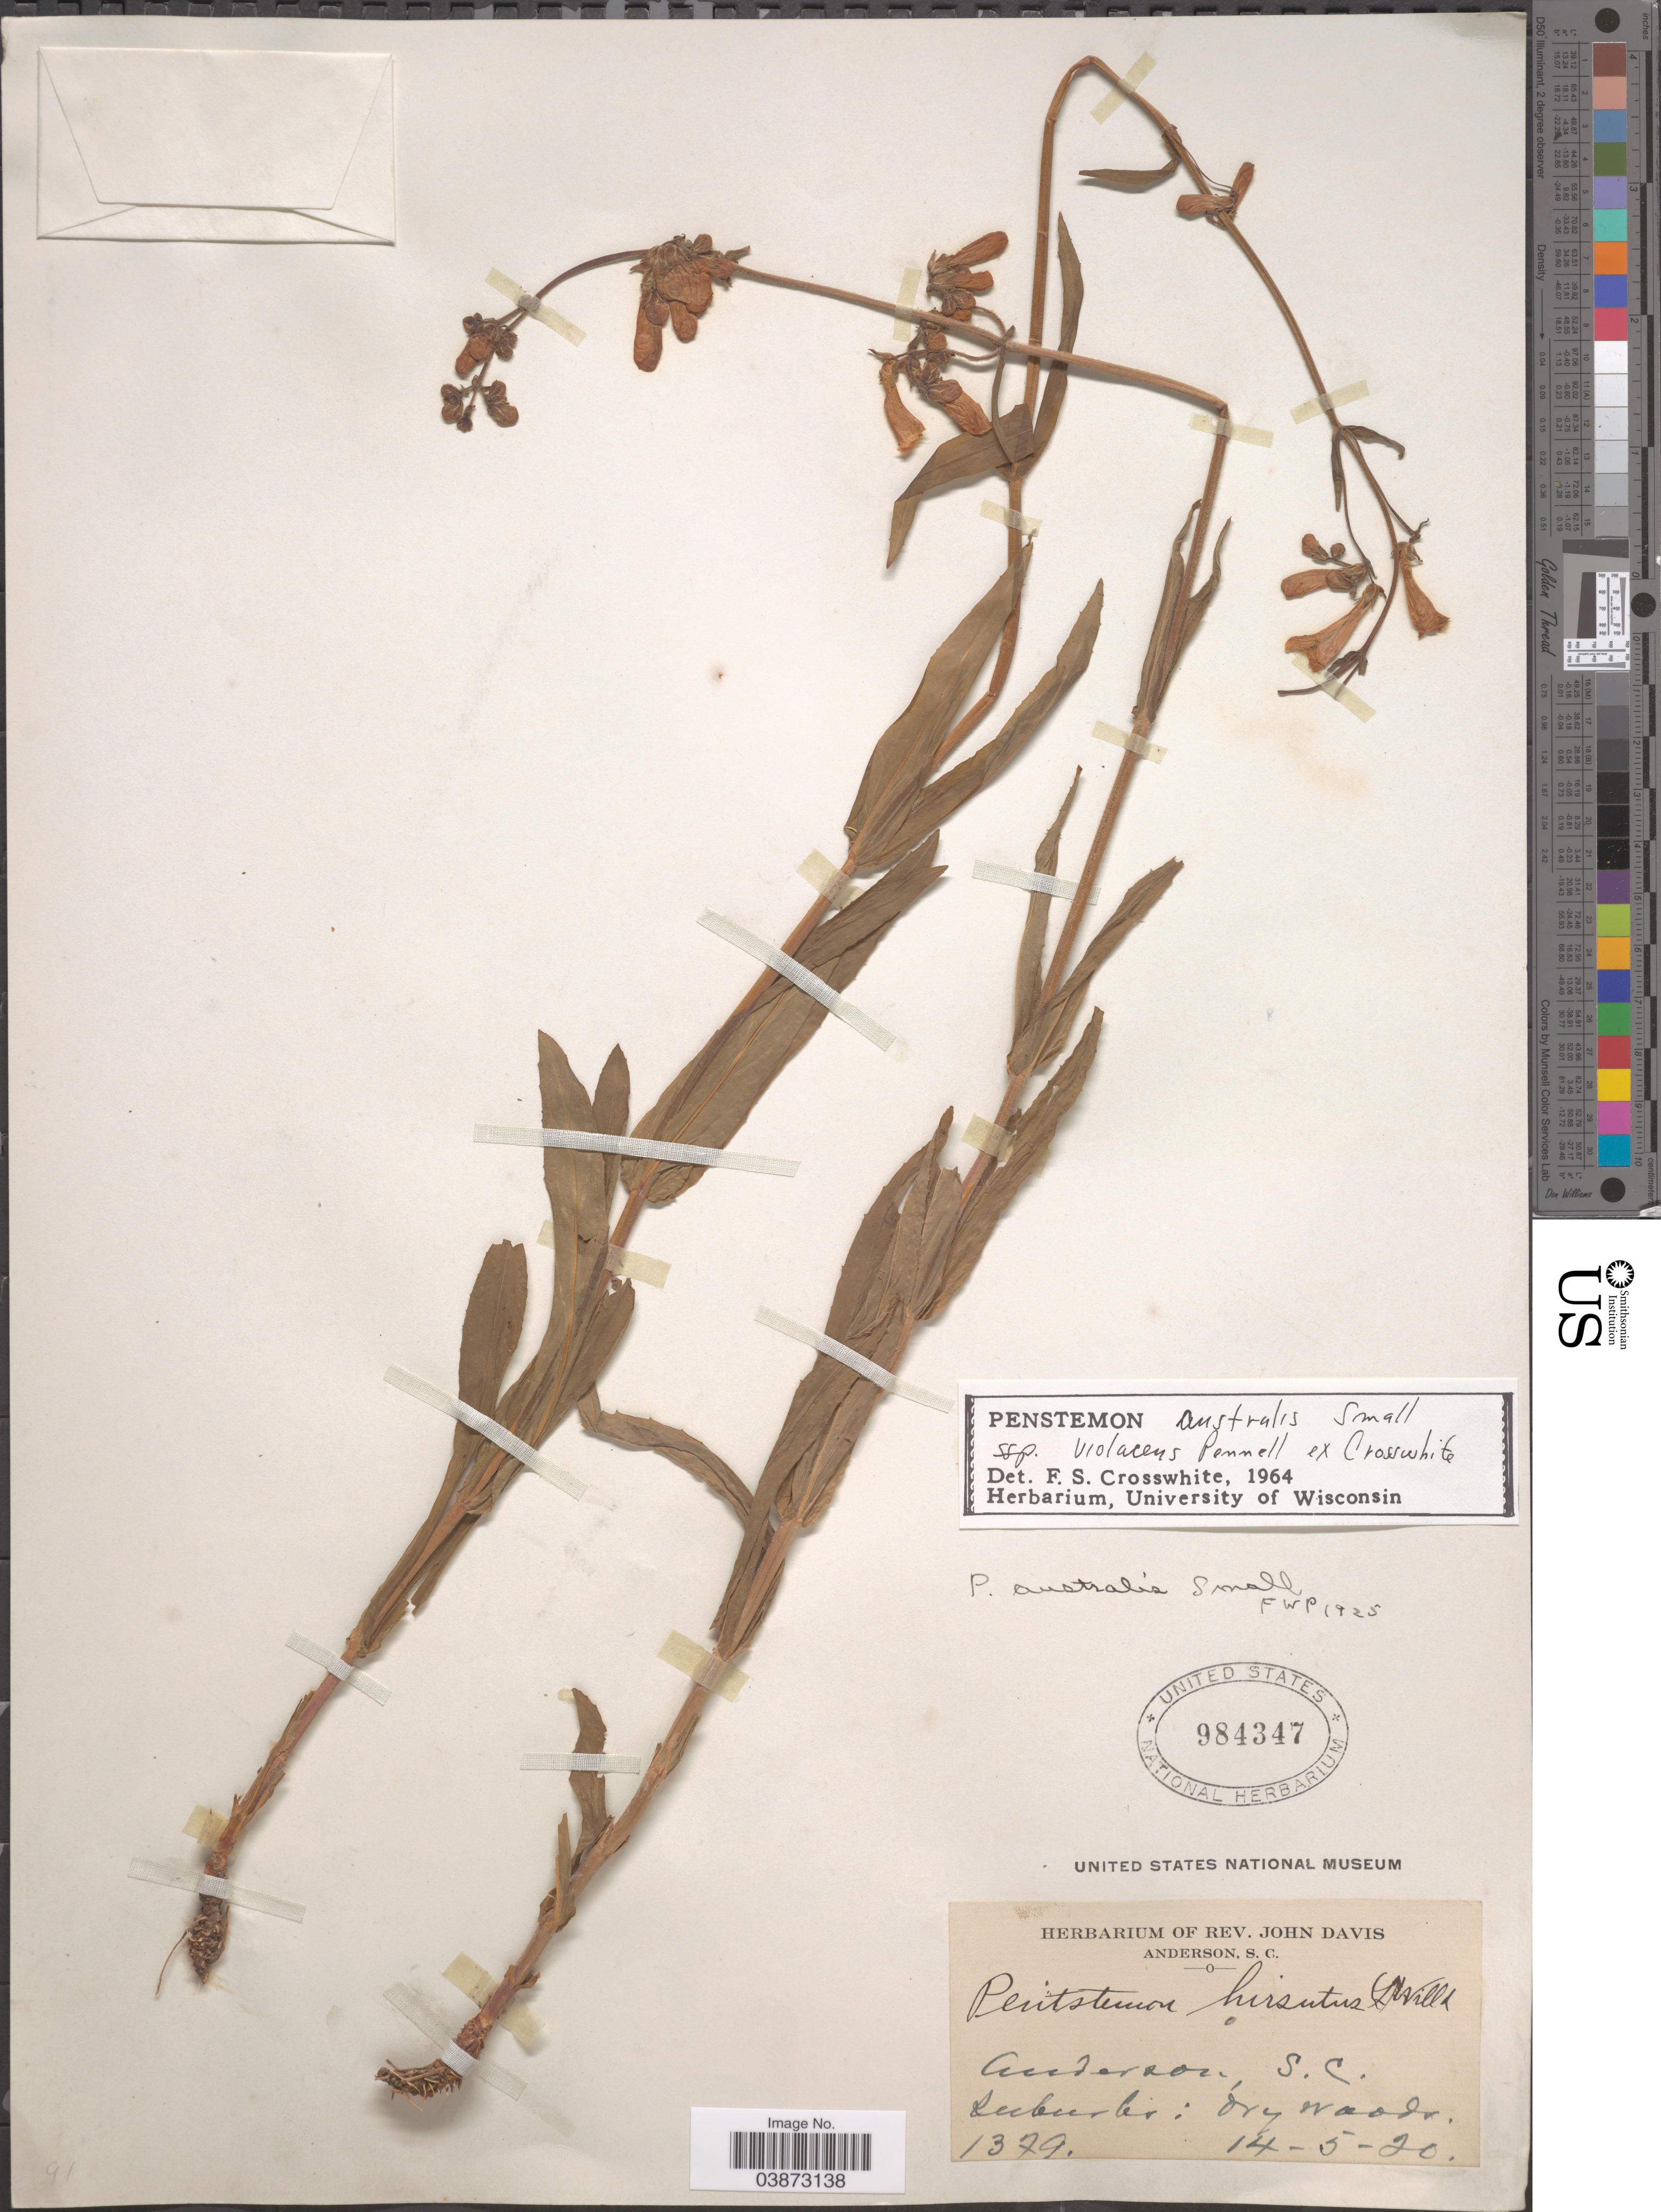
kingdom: Plantae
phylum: Tracheophyta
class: Magnoliopsida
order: Lamiales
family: Plantaginaceae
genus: Penstemon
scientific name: Penstemon australis subsp. violaceus Pennell ex Crosswh. susp. nov. ined.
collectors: ex herb. Rev. John Davis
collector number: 1379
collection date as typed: Transcribed d/m/y: 14/5/20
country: United States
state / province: South Carolina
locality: Anderson, S.C.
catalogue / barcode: US 984347